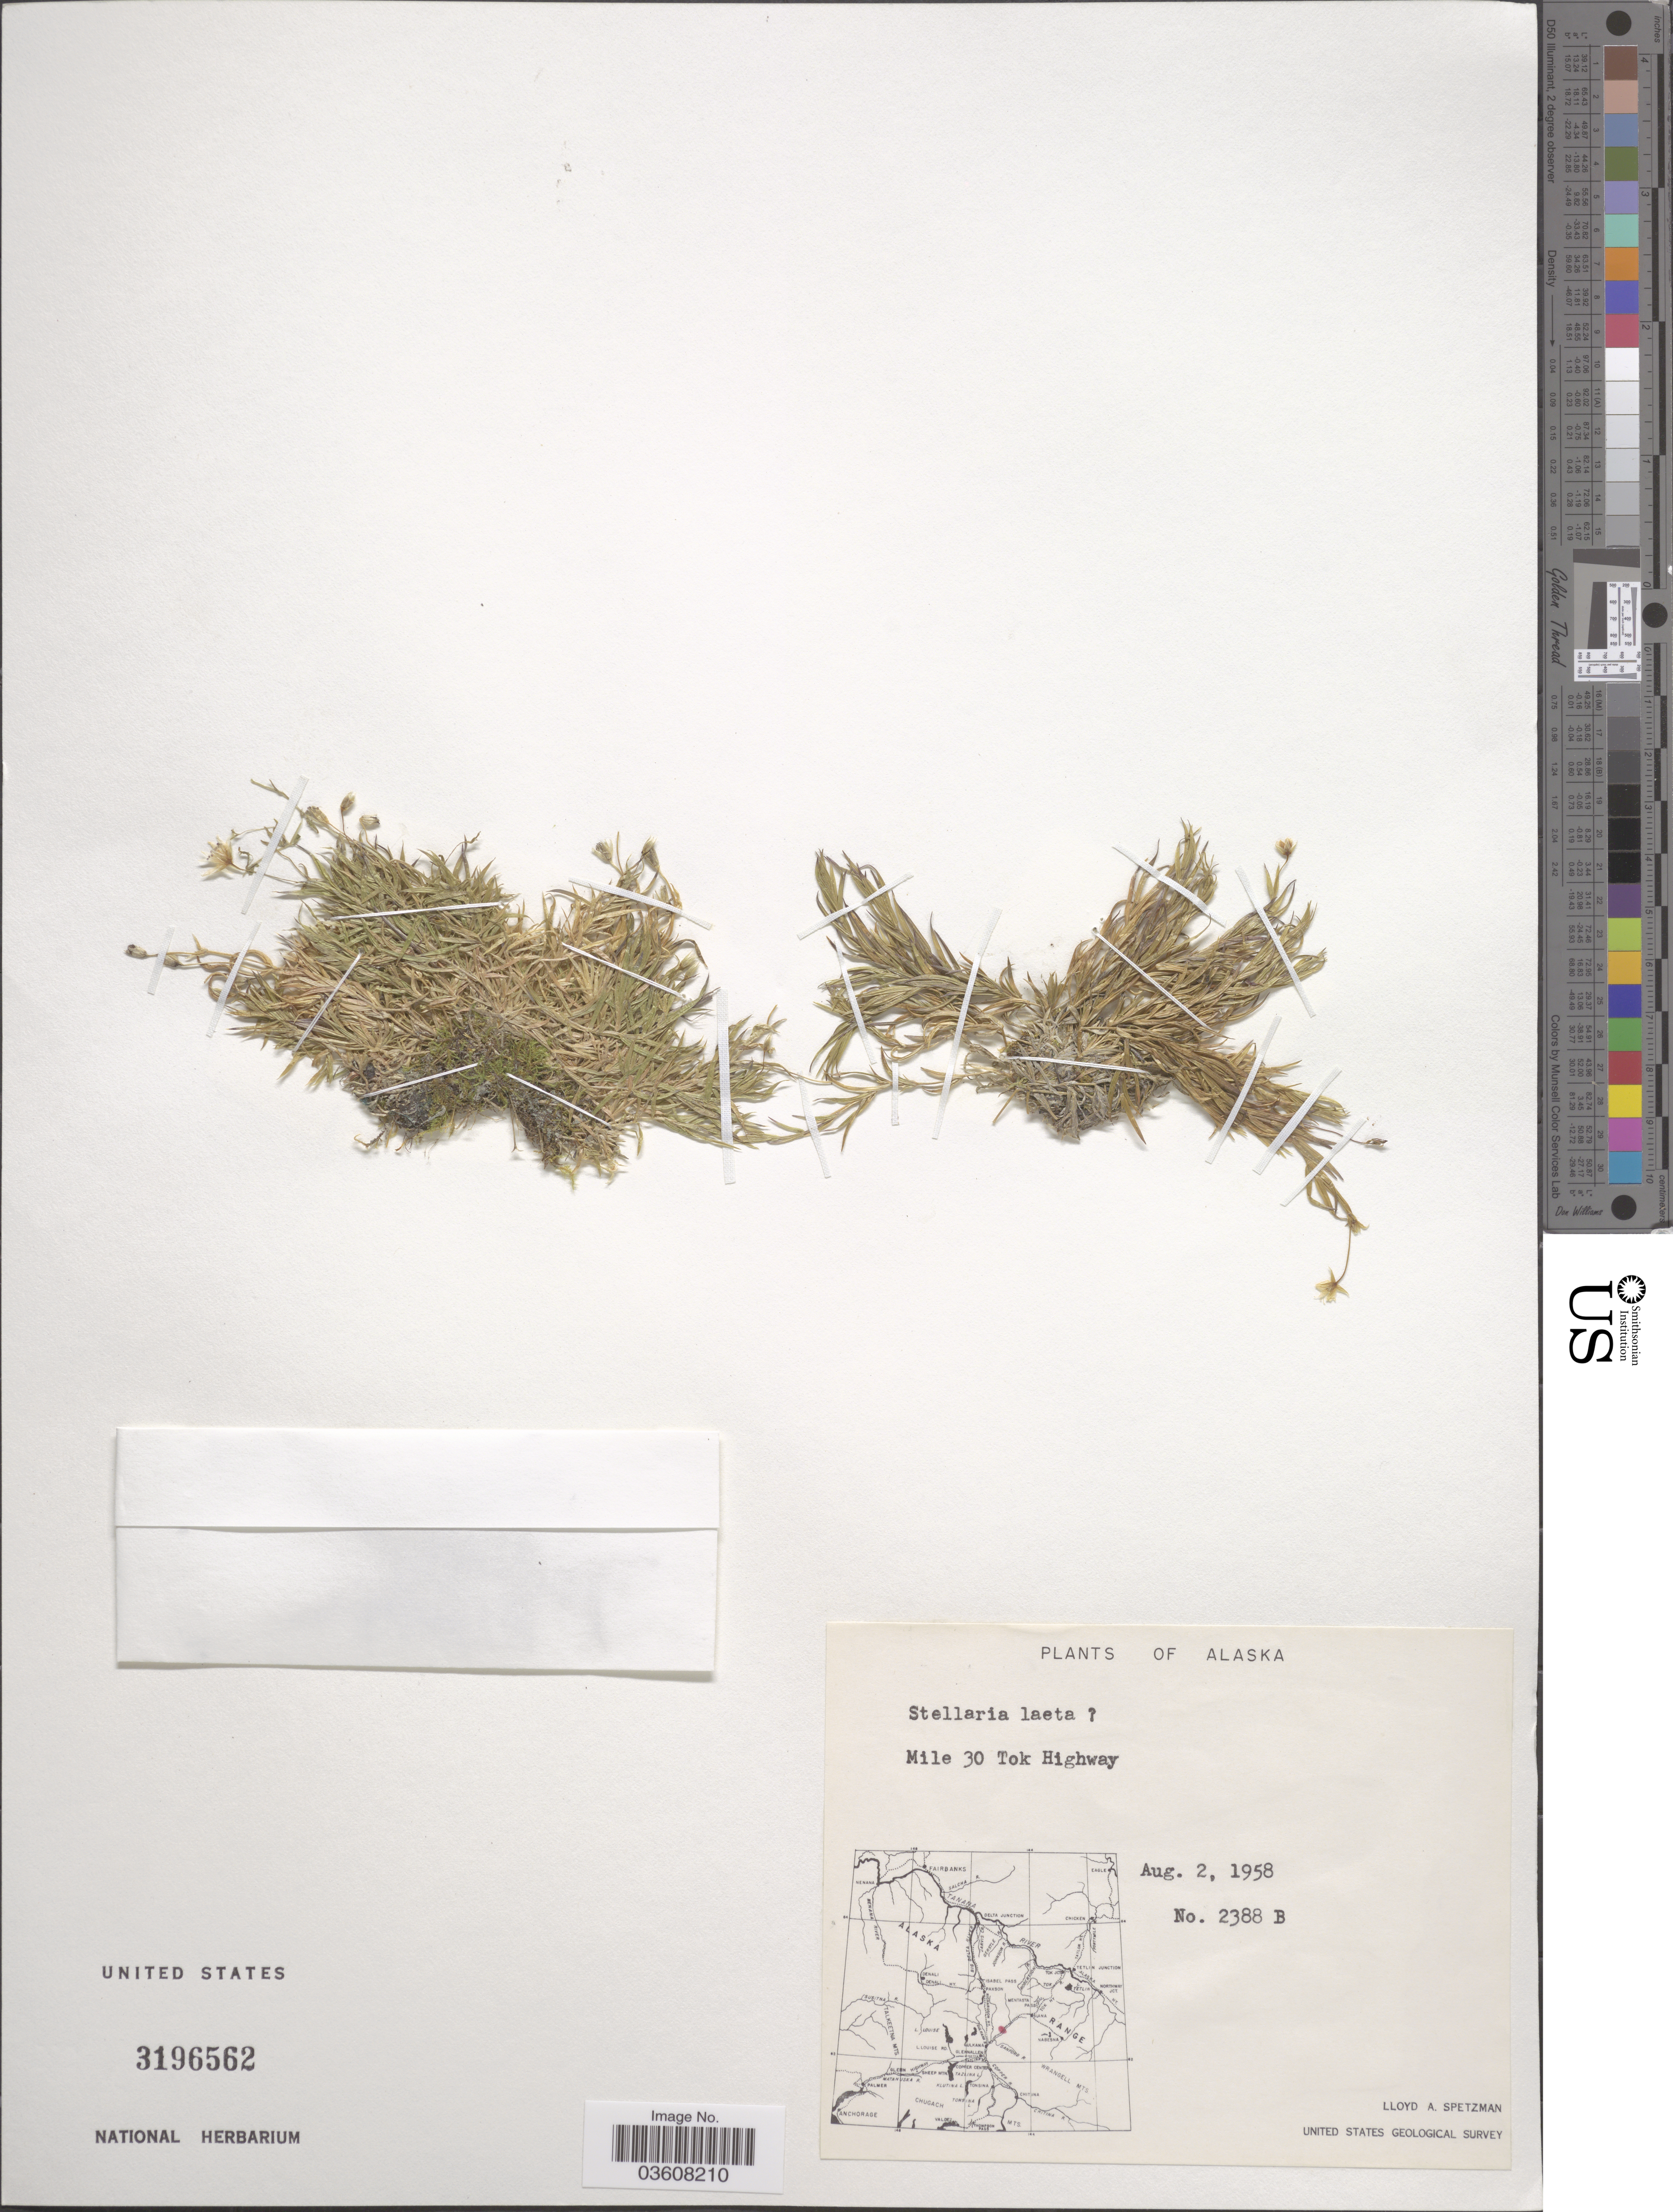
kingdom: Plantae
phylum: Tracheophyta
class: Magnoliopsida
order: Caryophyllales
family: Caryophyllaceae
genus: Stellaria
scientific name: Stellaria laeta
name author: Richards.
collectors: L. Spetzman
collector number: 2388 B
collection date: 1958-08-02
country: United States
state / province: Alaska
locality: Mile 30 Tok Highway.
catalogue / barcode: US 3196562